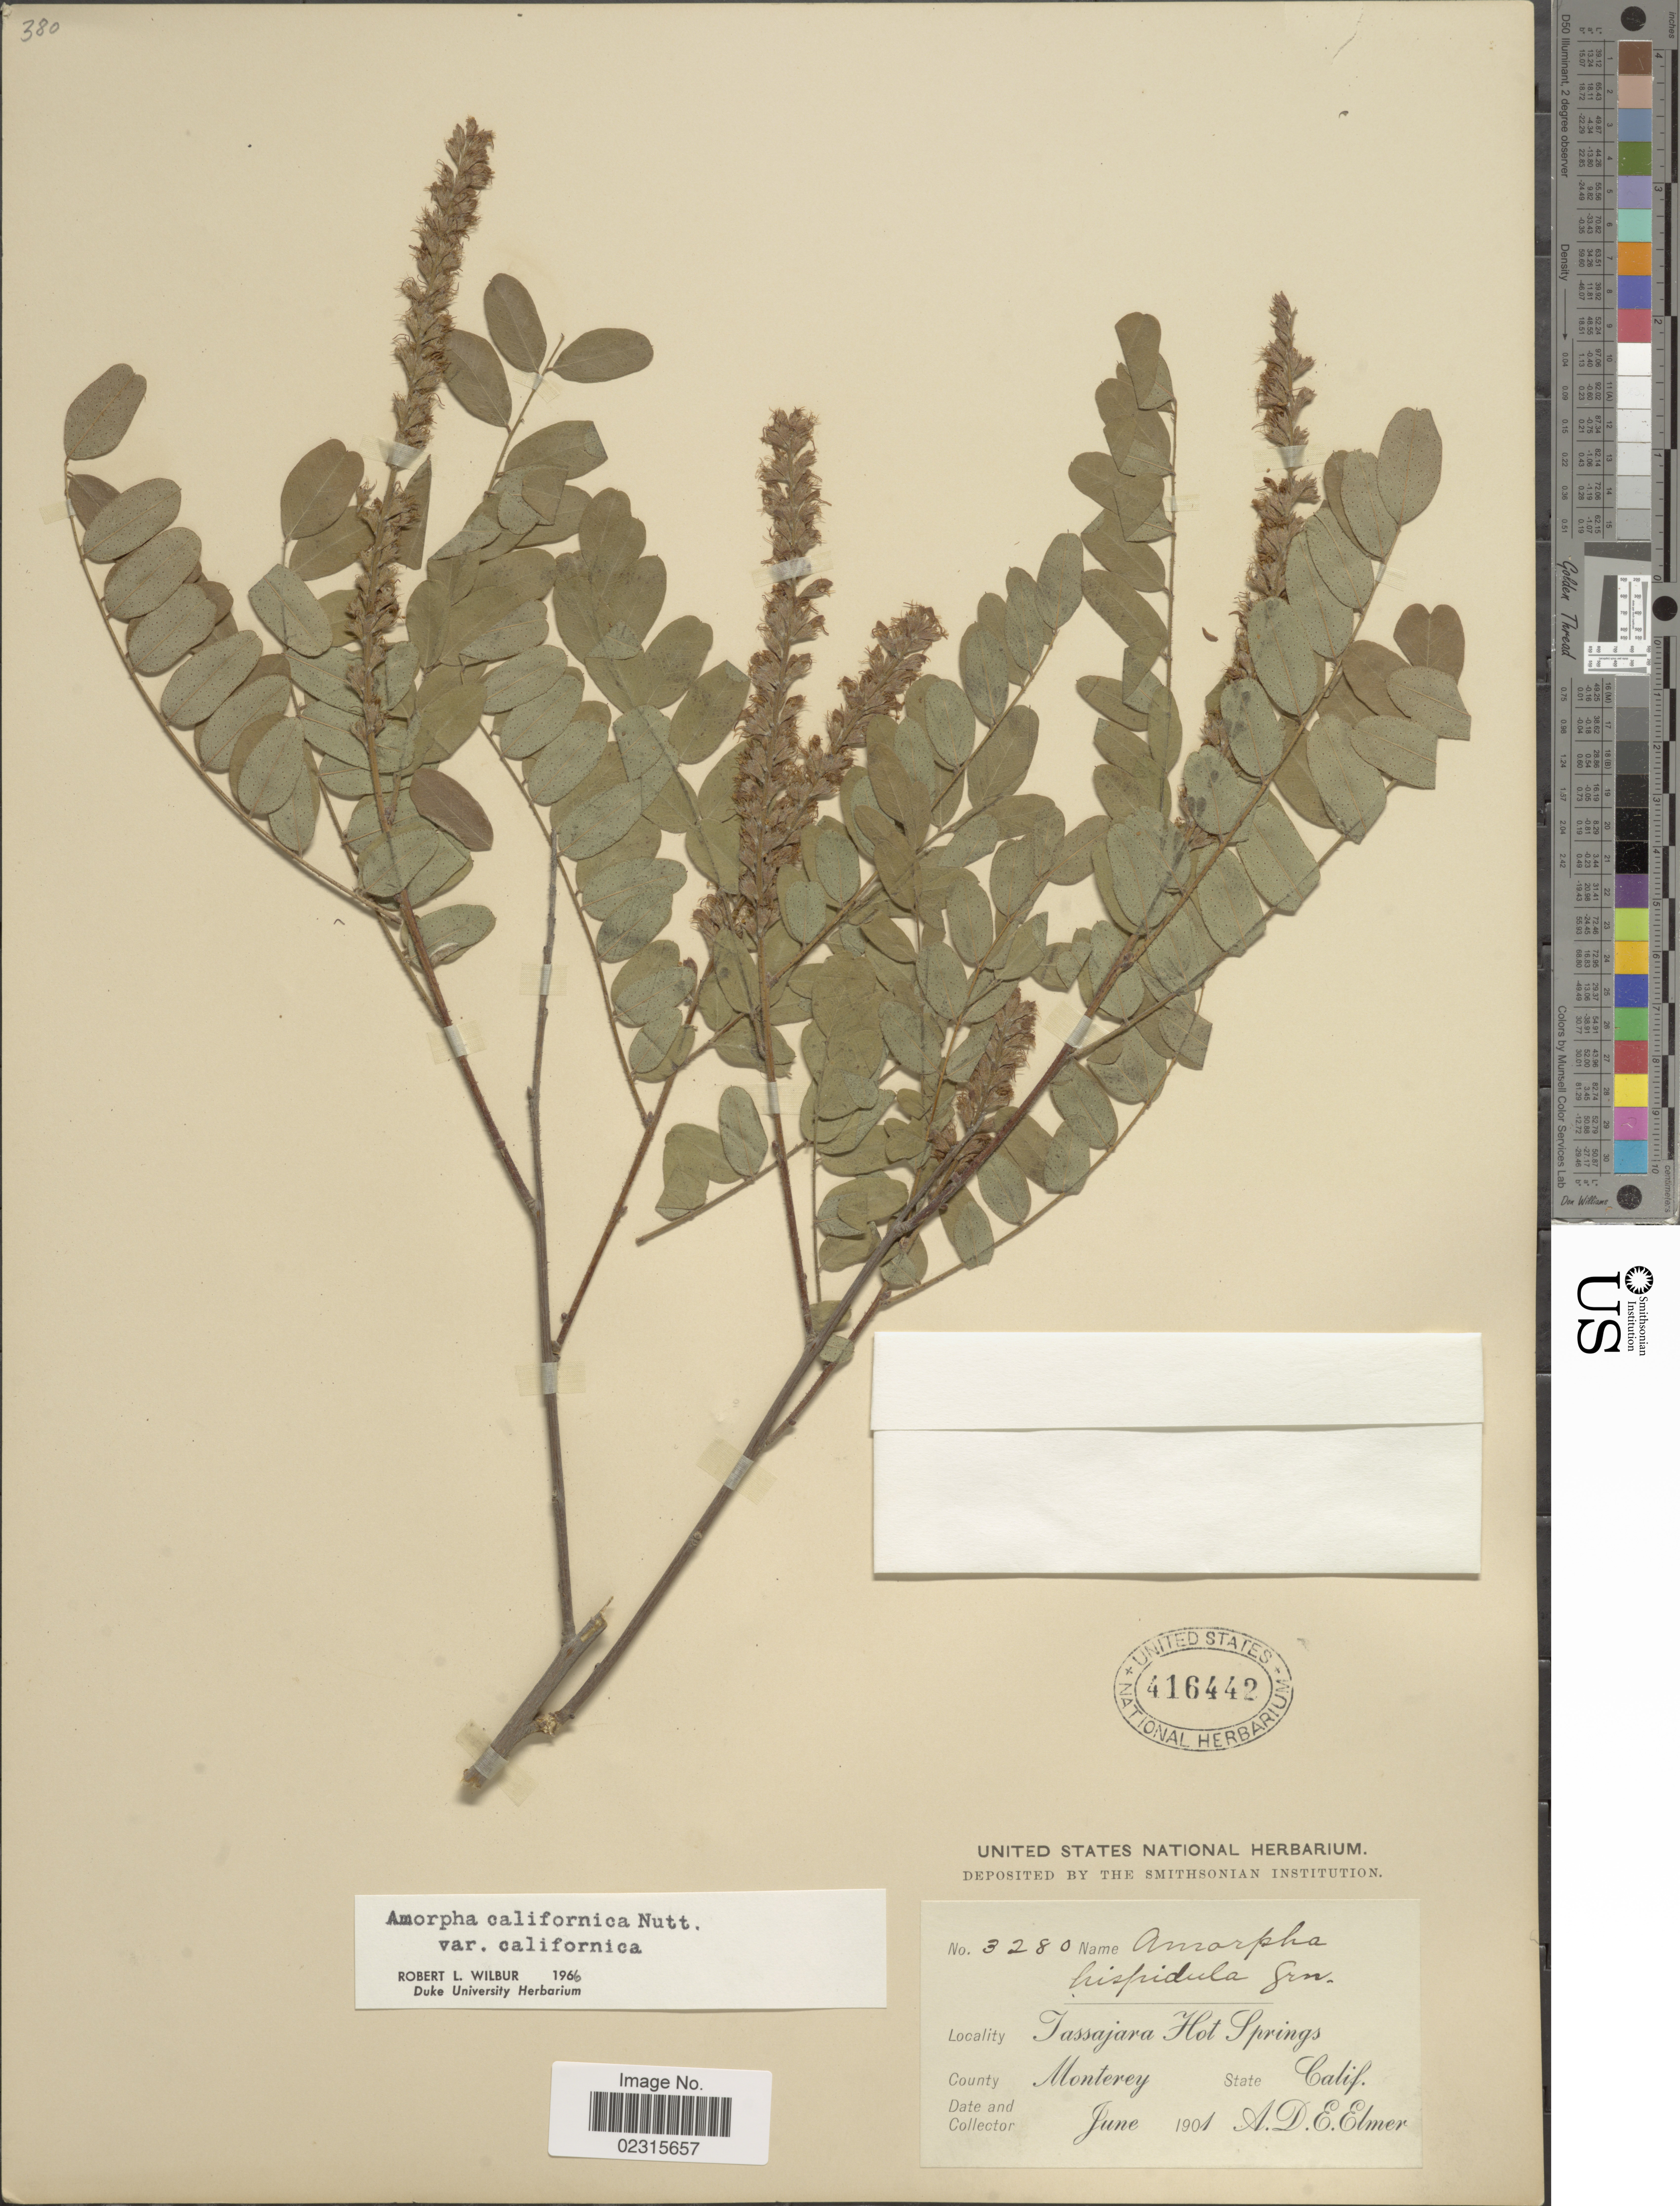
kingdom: Plantae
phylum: Tracheophyta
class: Magnoliopsida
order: Fabales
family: Fabaceae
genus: Amorpha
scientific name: Amorpha californica var. californica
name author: Nutt.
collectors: A. D. E. Elmer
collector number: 3280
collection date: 1901-06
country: United States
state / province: California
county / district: Monterey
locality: Tassajara Hot Springs, County Monterey, State Calif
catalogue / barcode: US 416442